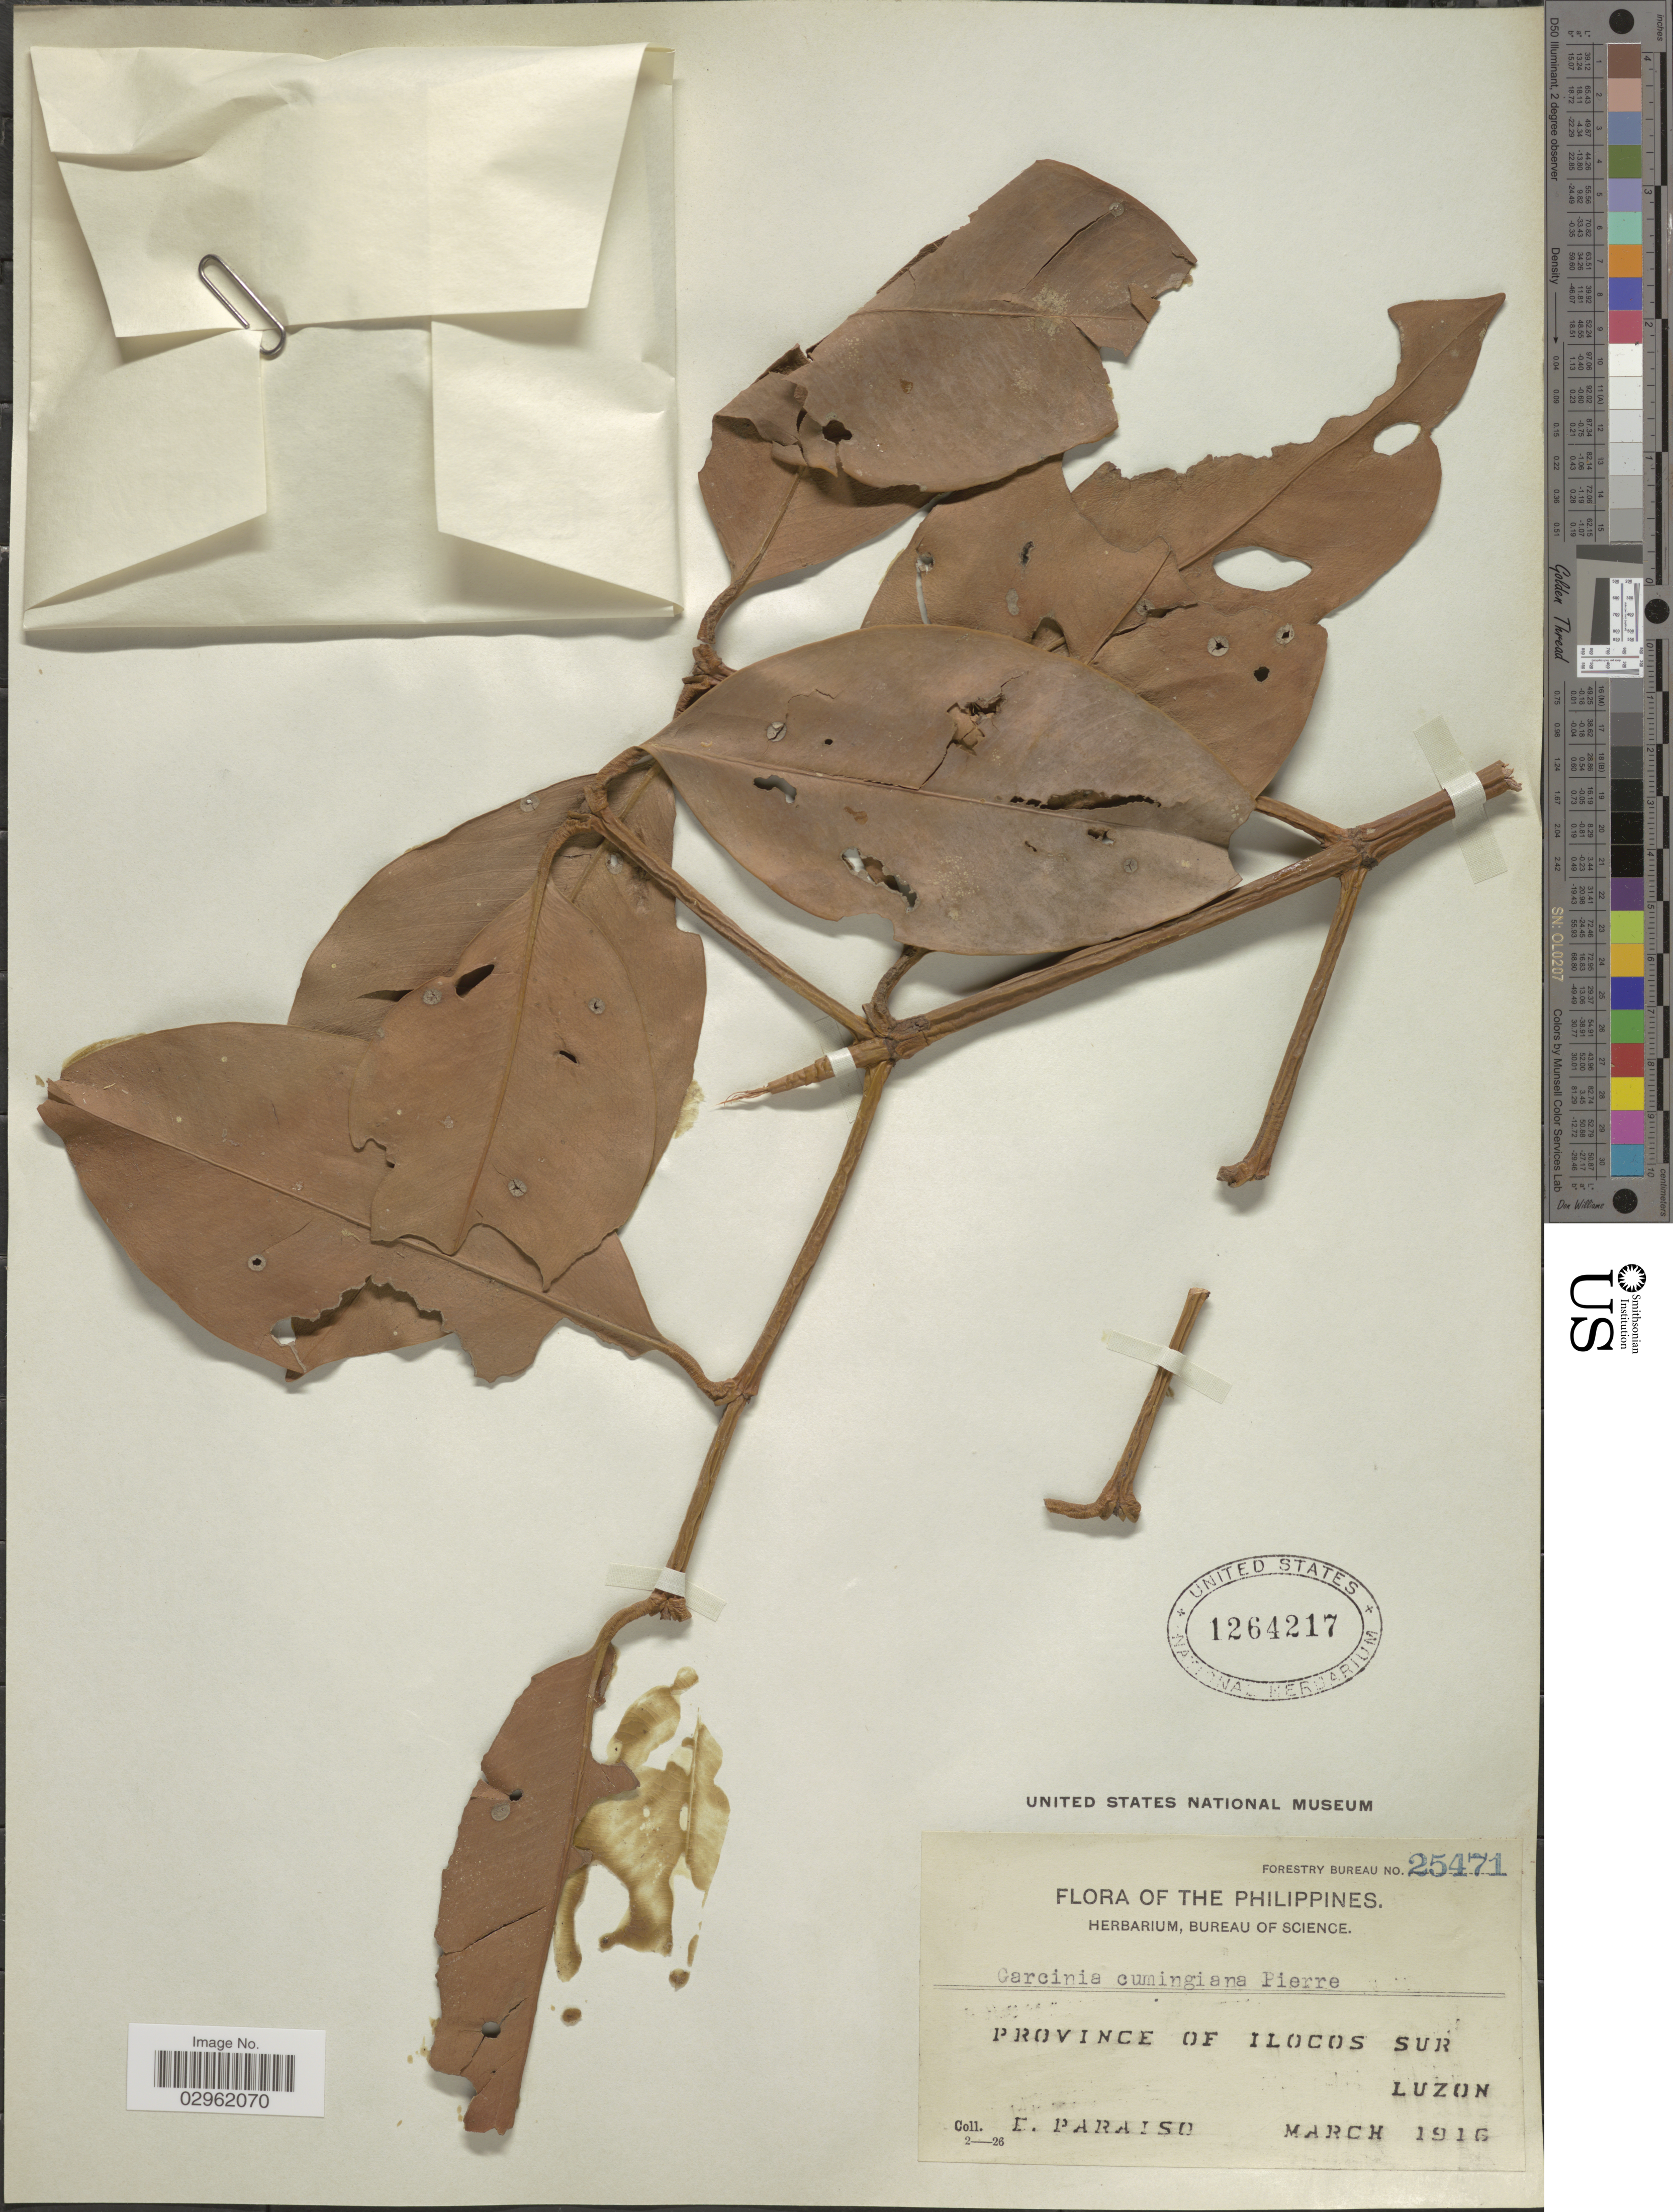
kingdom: Plantae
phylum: Tracheophyta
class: Magnoliopsida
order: Malpighiales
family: Clusiaceae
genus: Garcinia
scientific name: Garcinia cumingiana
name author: Pierre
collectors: E. Paraiso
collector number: Forestry Bureau 25471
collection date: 1916-03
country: Philippines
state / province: Ilocos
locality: Province of Ilocos Sur. Luzon.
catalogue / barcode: US 1264217